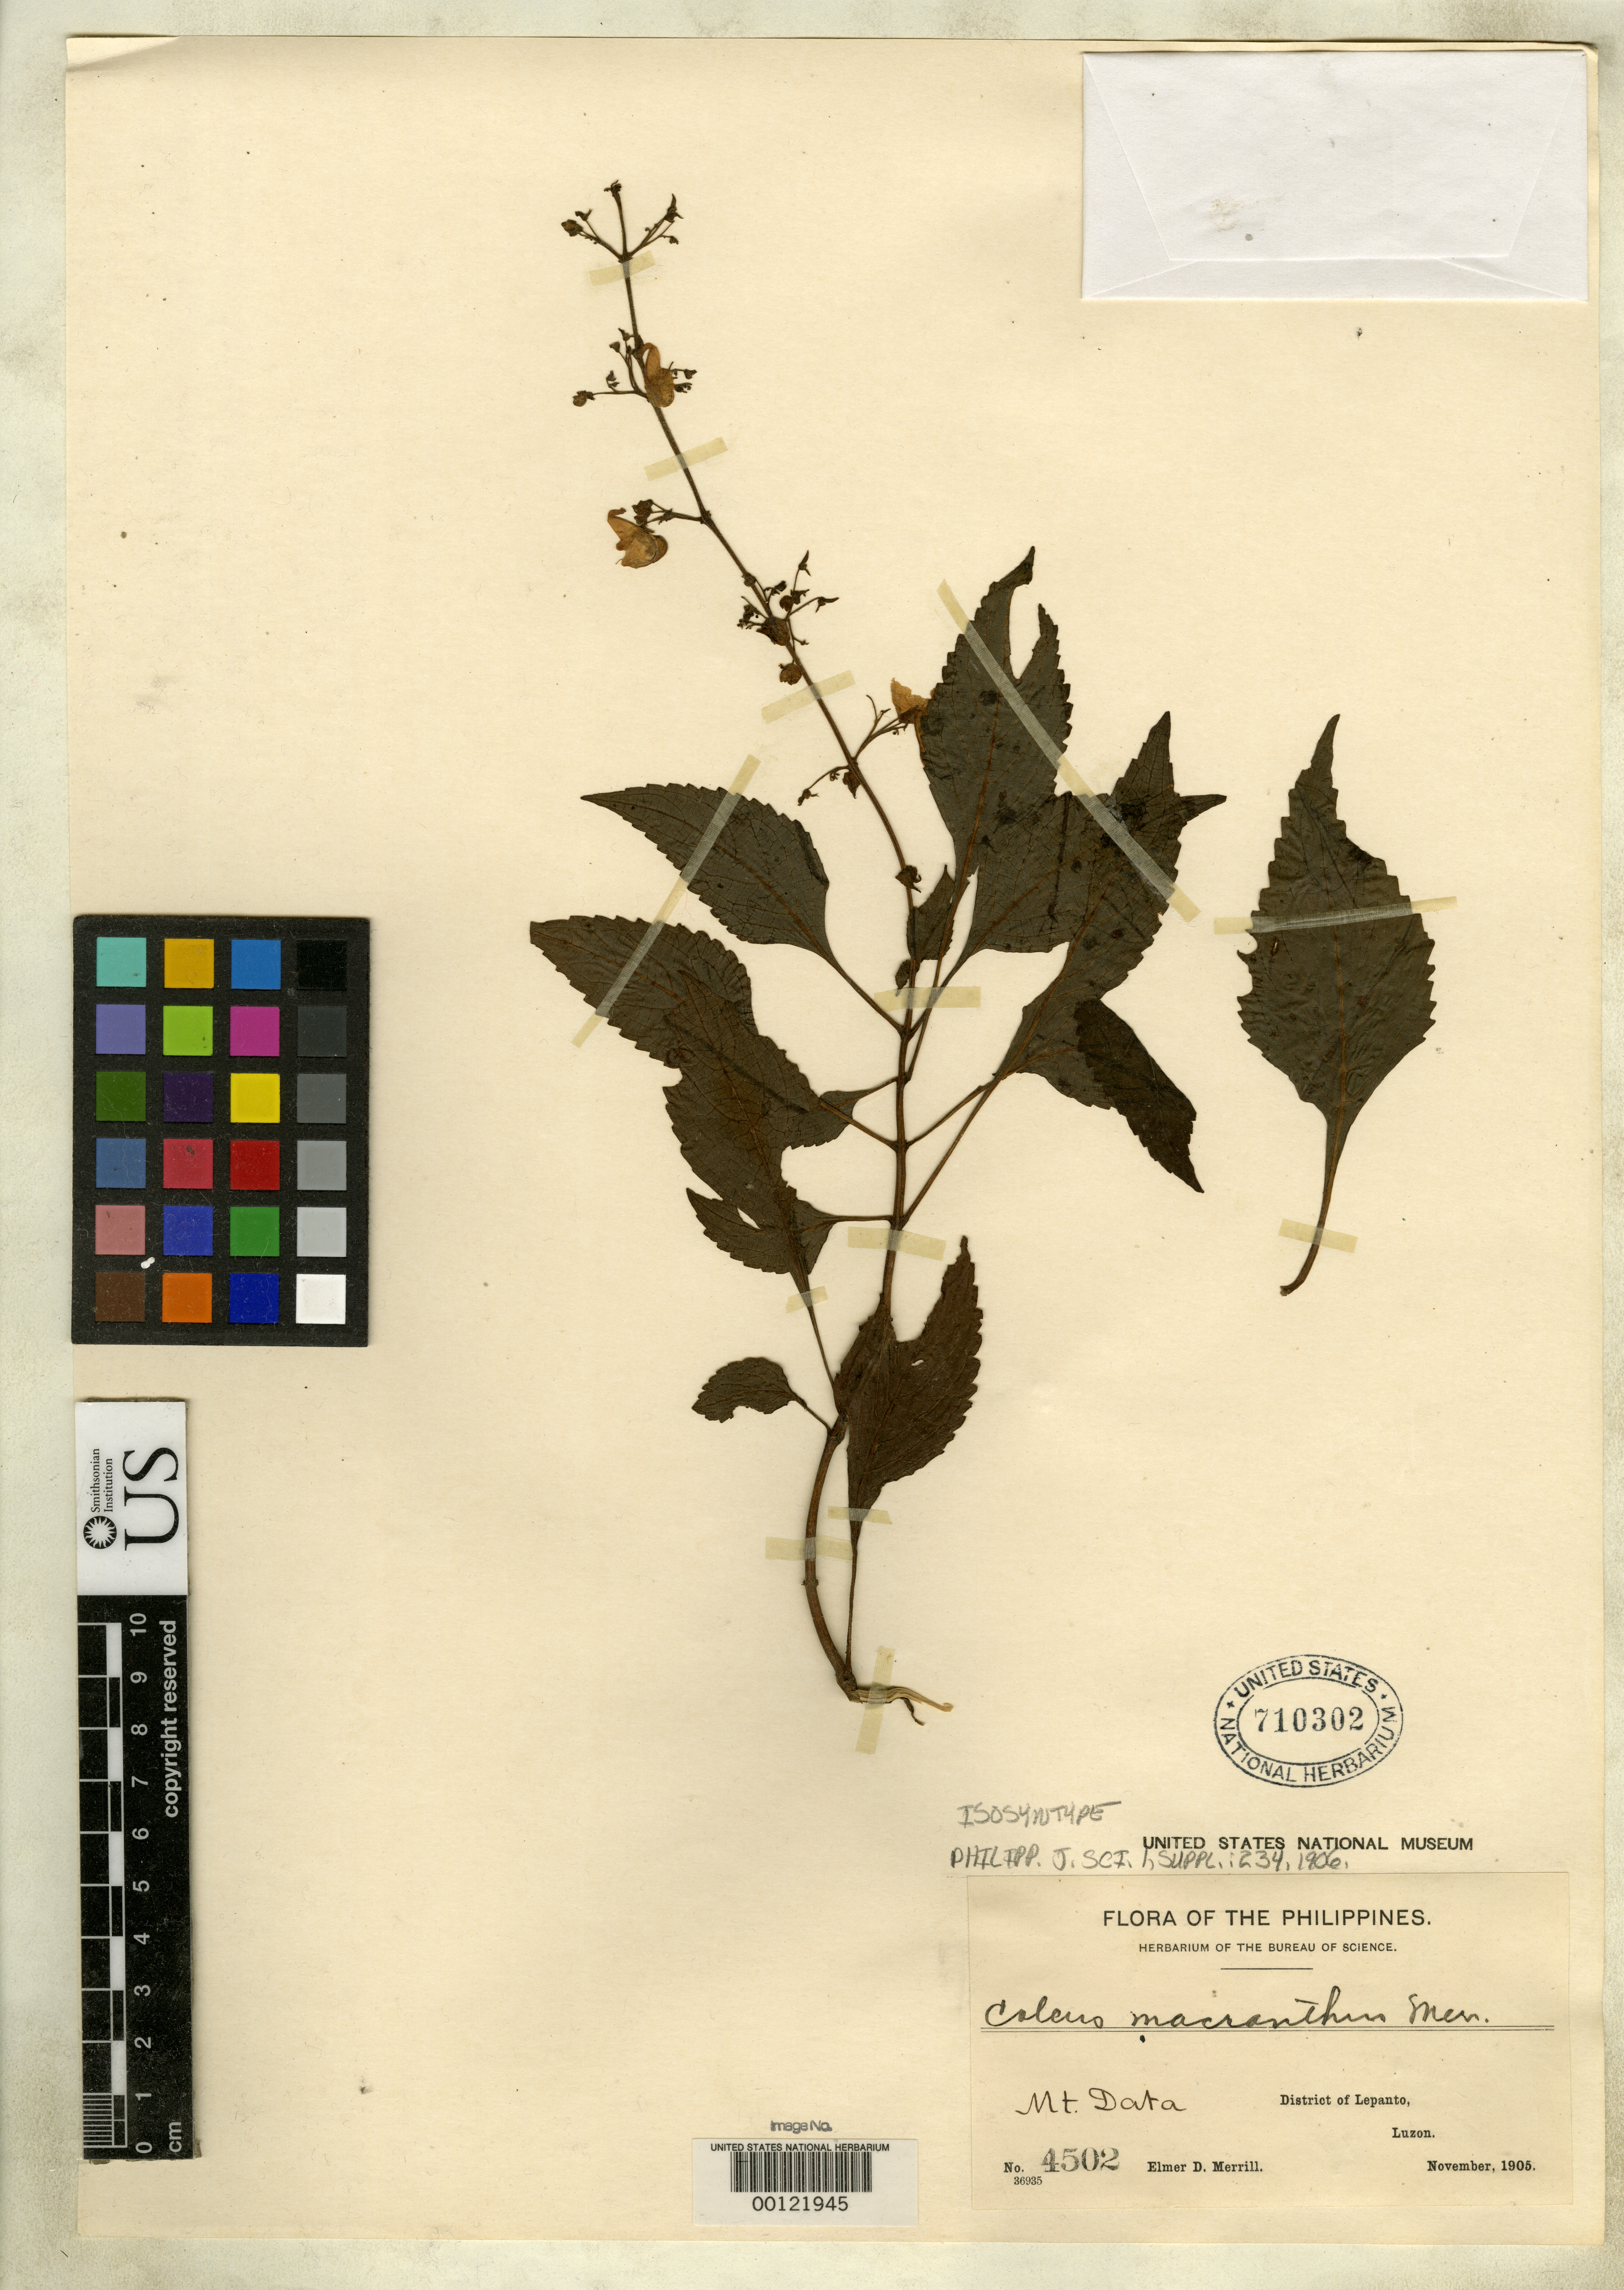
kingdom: Plantae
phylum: Tracheophyta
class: Magnoliopsida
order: Lamiales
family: Lamiaceae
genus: Coleus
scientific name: Coleus macranthus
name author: Merr.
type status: Isosyntype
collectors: E. D. Merrill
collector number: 4502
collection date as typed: Nov 1905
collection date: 1905-11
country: Philippines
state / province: Cordillera (Administrative Region)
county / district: Mountain province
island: Luzon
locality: Lepanto Dist., Mt. Data.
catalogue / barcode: US 710302